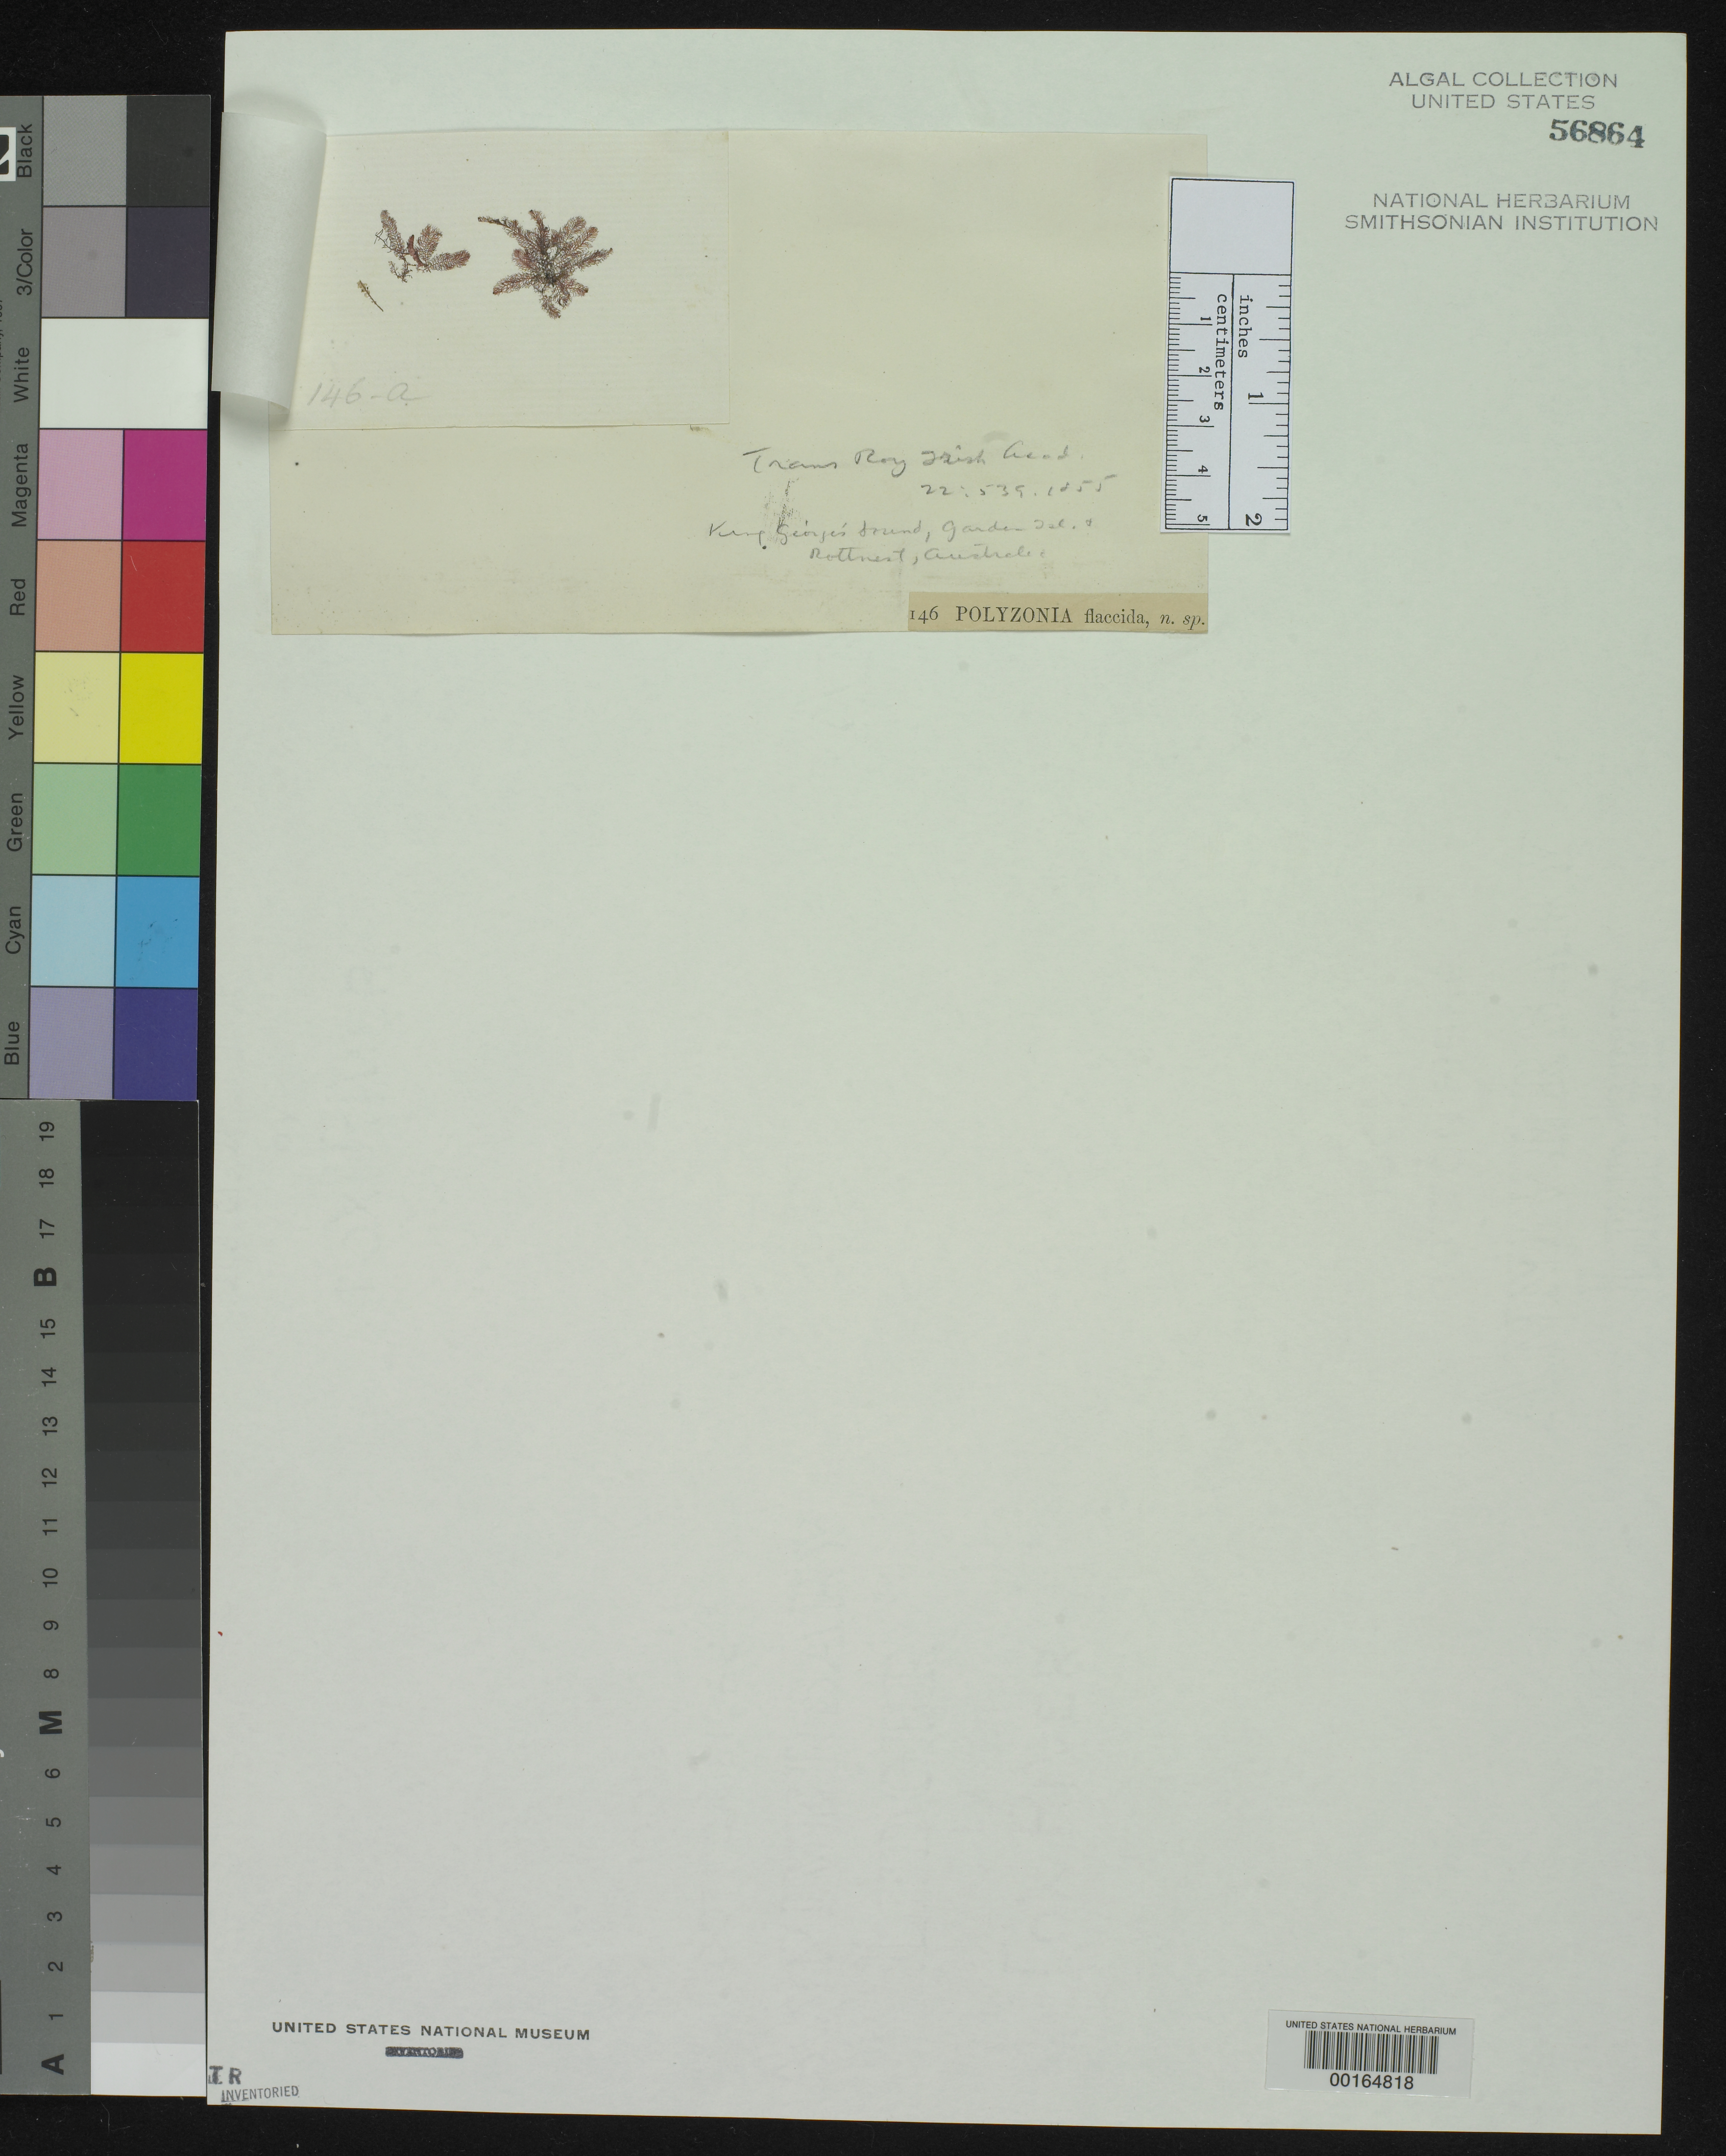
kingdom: Plantae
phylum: Rhodophyta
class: Florideophyceae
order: Ceramiales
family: Rhodomelaceae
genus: Polyzonia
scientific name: Polyzonia flaccida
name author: Harv.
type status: Isotype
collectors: W. Harvey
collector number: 146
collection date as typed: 1854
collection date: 1854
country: Australia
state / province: Western Australia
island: Garden Island and Rottnest Island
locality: And King George Sound.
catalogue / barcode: US 56864